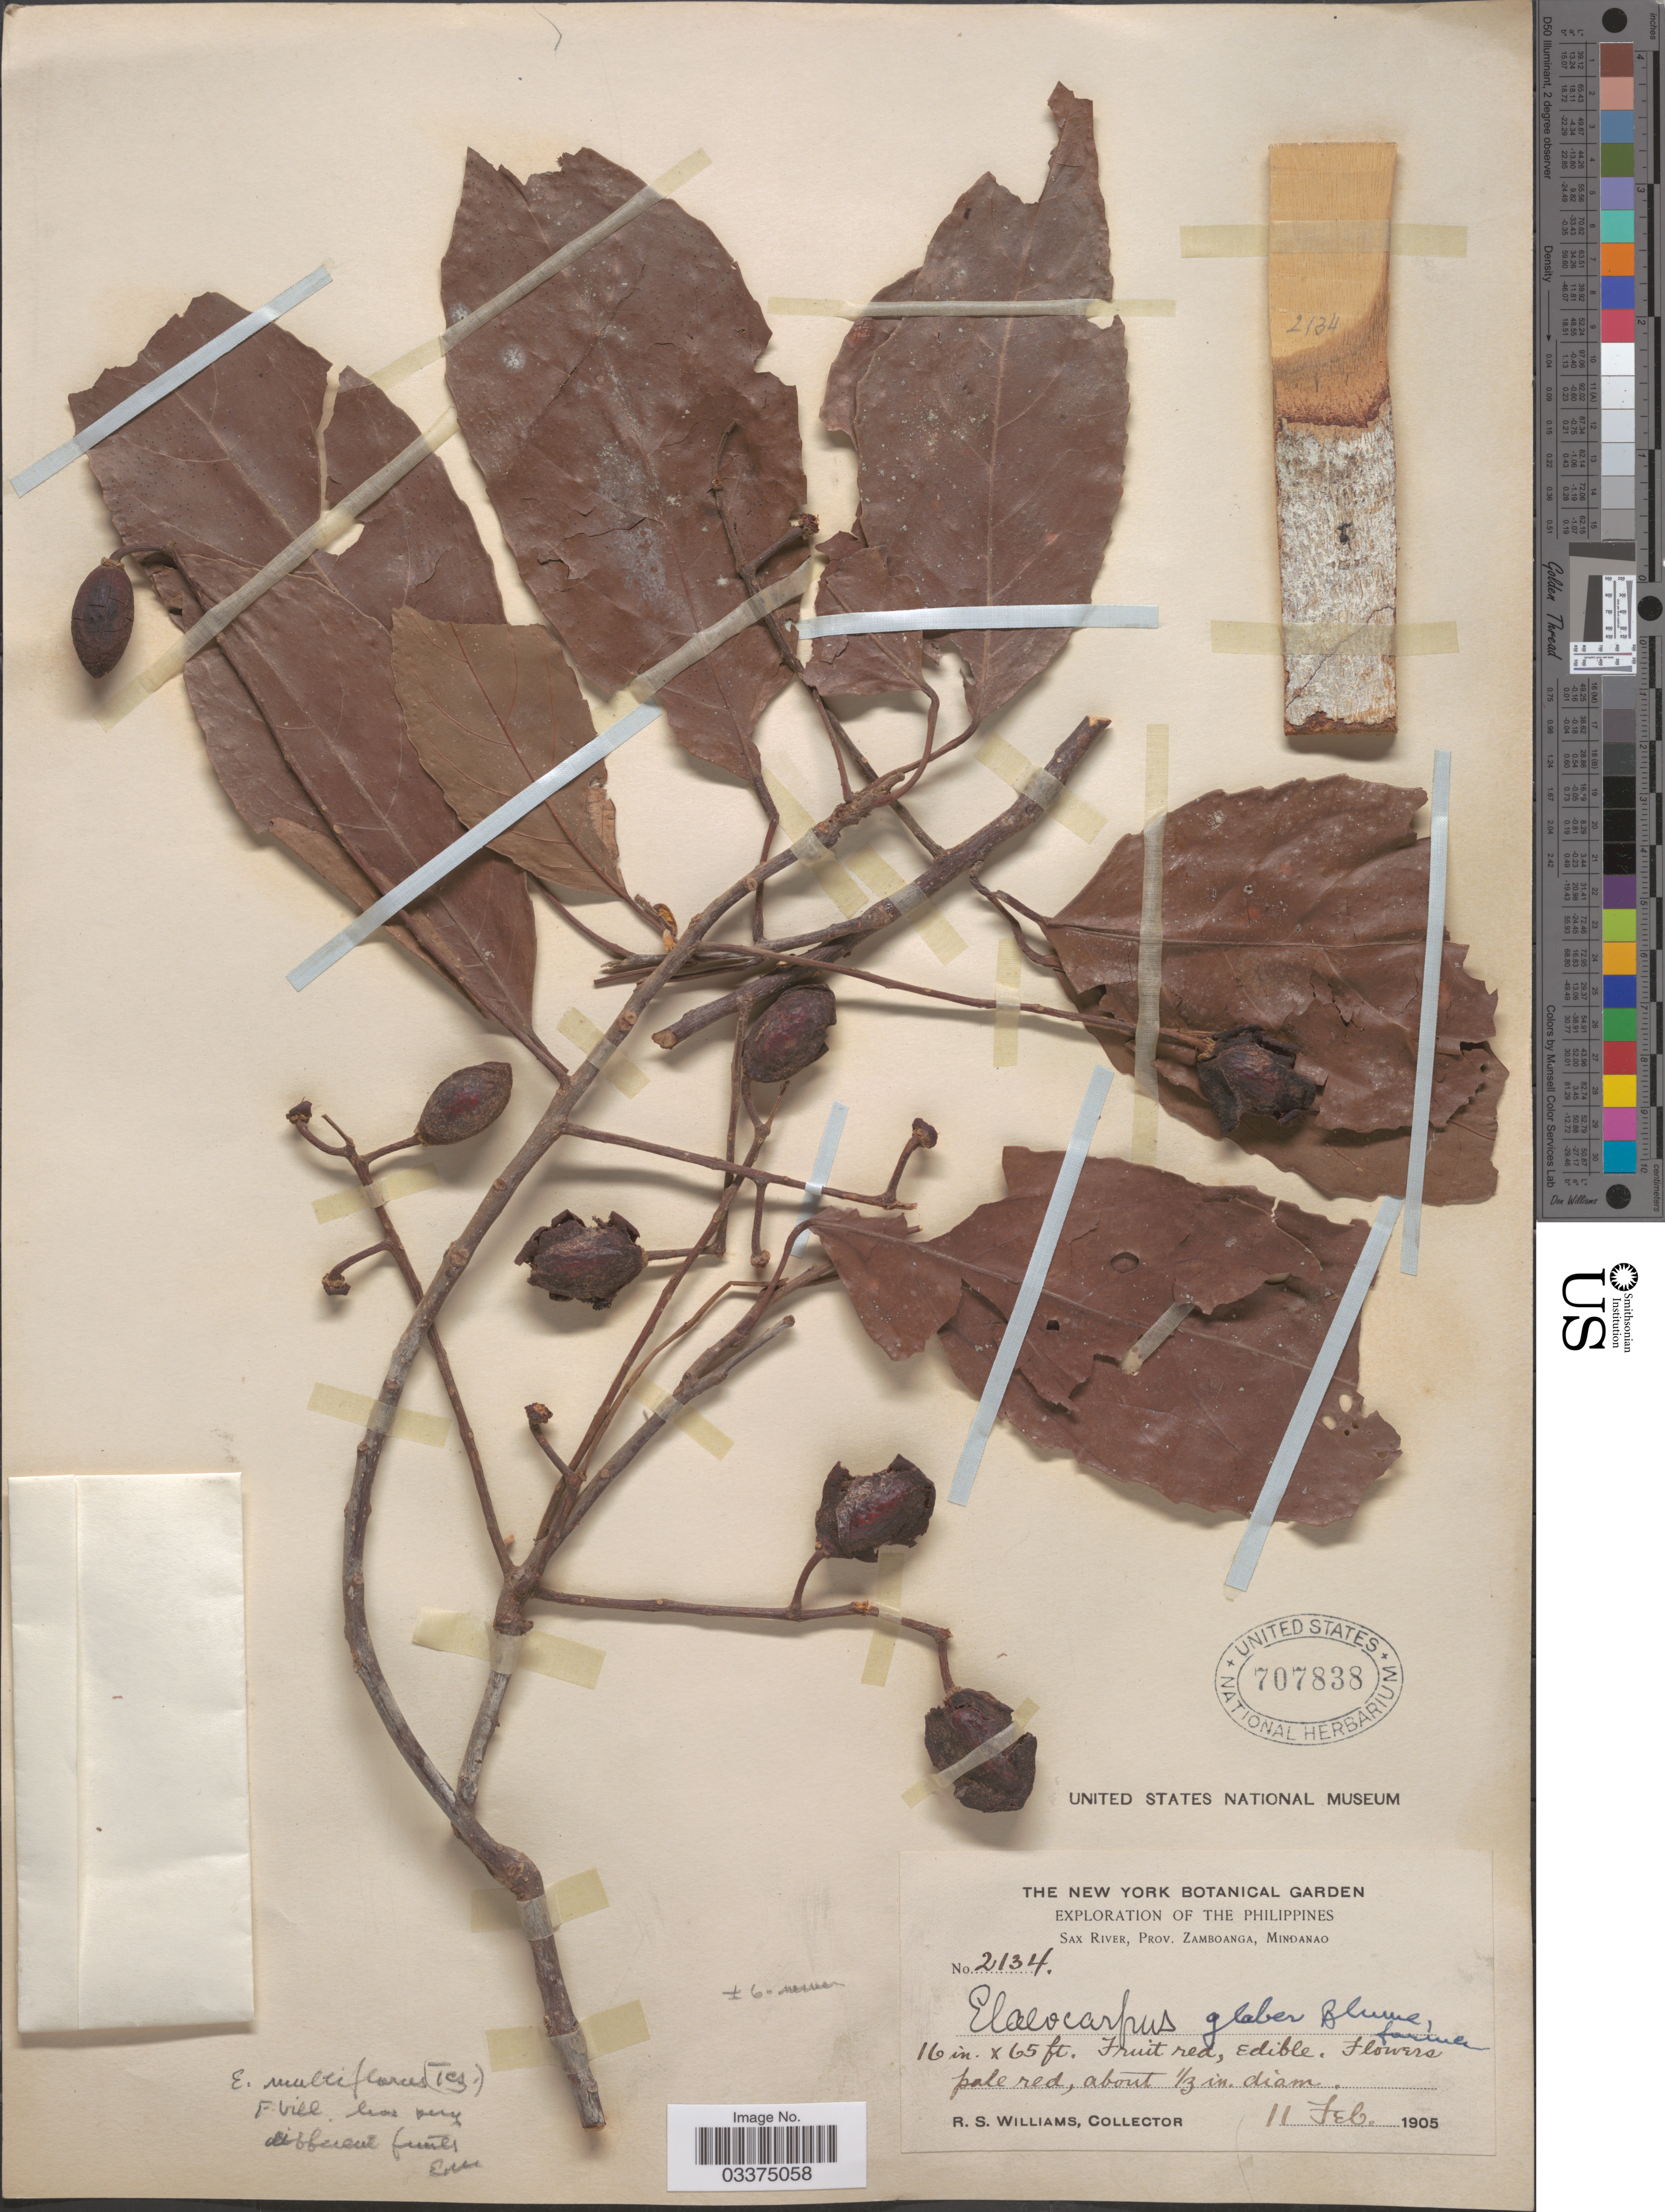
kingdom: Plantae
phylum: Tracheophyta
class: Magnoliopsida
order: Oxalidales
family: Elaeocarpaceae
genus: Elaeocarpus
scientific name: Elaeocarpus multiflorus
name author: (Turcz.) Fern.-Vill.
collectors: R. S. Williams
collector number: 2134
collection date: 1905-02-11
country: Philippines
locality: Sax River, Prov. Zamboanga, Mindanao.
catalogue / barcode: US 707838